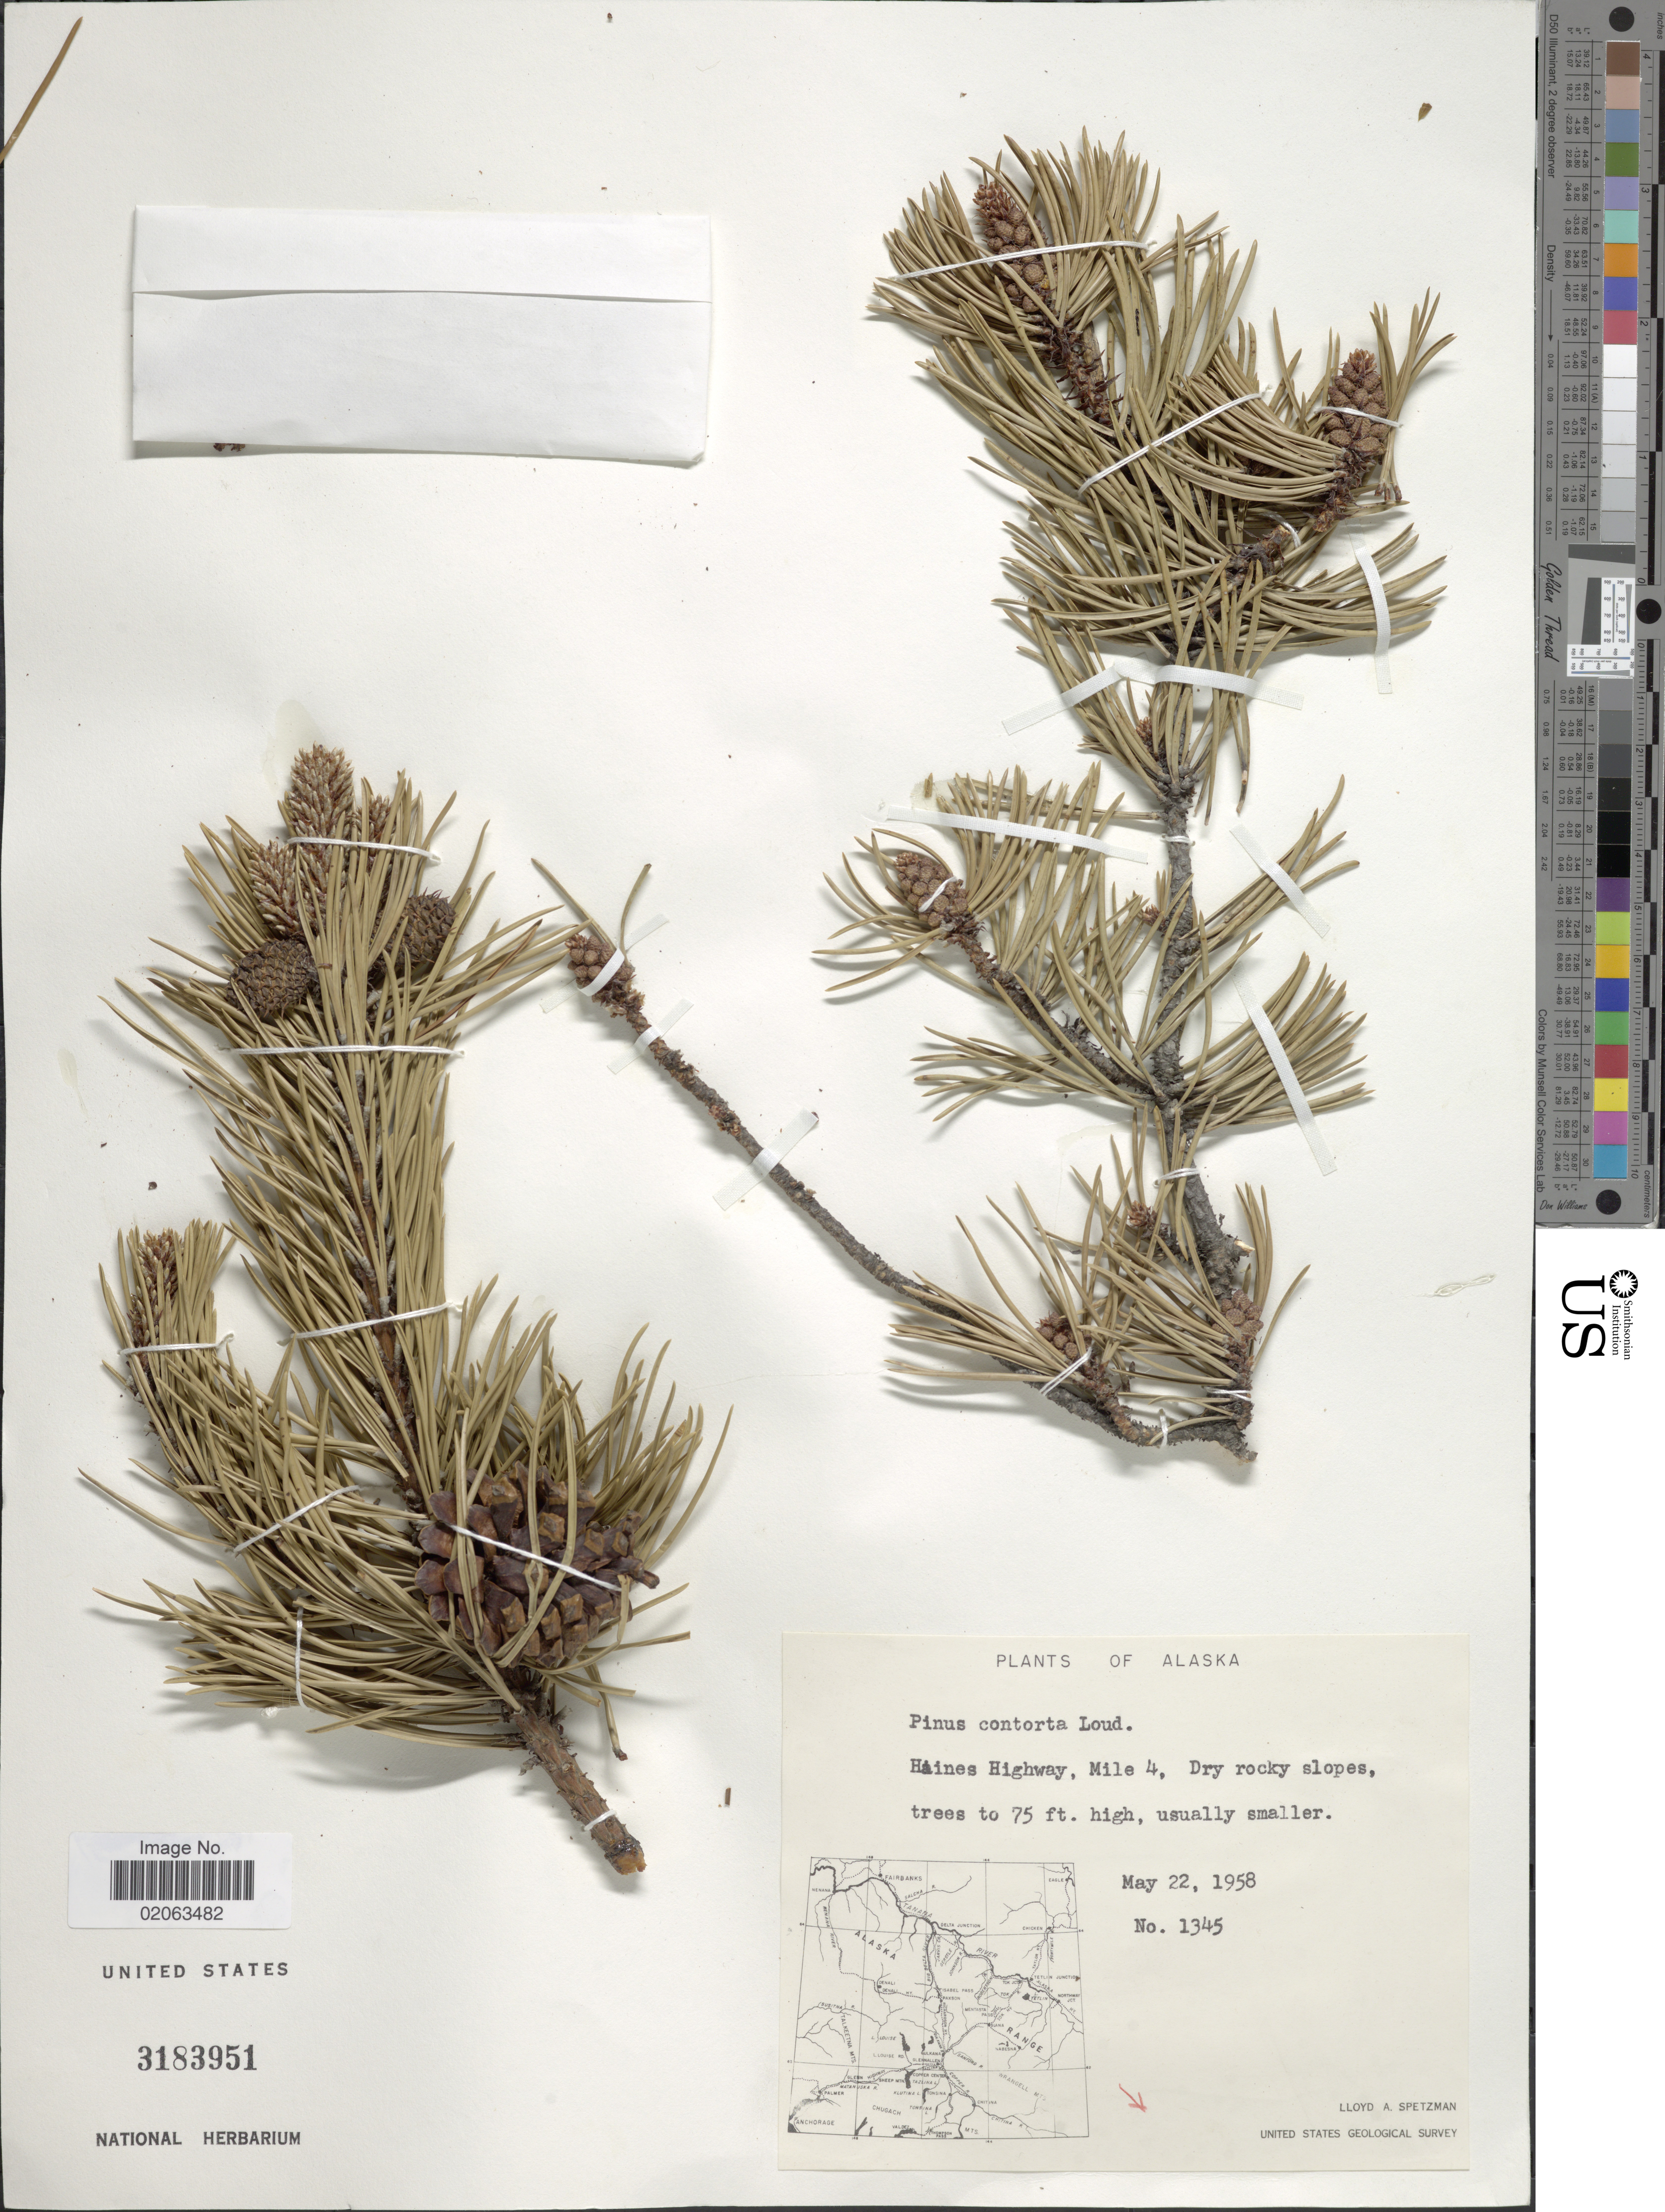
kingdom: Plantae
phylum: Tracheophyta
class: Pinopsida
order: Pinales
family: Pinaceae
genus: Pinus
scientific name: Pinus contorta var. contorta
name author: Douglas ex Loudon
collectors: L. Spetzman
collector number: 1345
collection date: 1958-05-22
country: United States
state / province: Alaska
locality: Alaska. Haines Highway, Mile 4, dry rocky Slopes.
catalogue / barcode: US 3183951